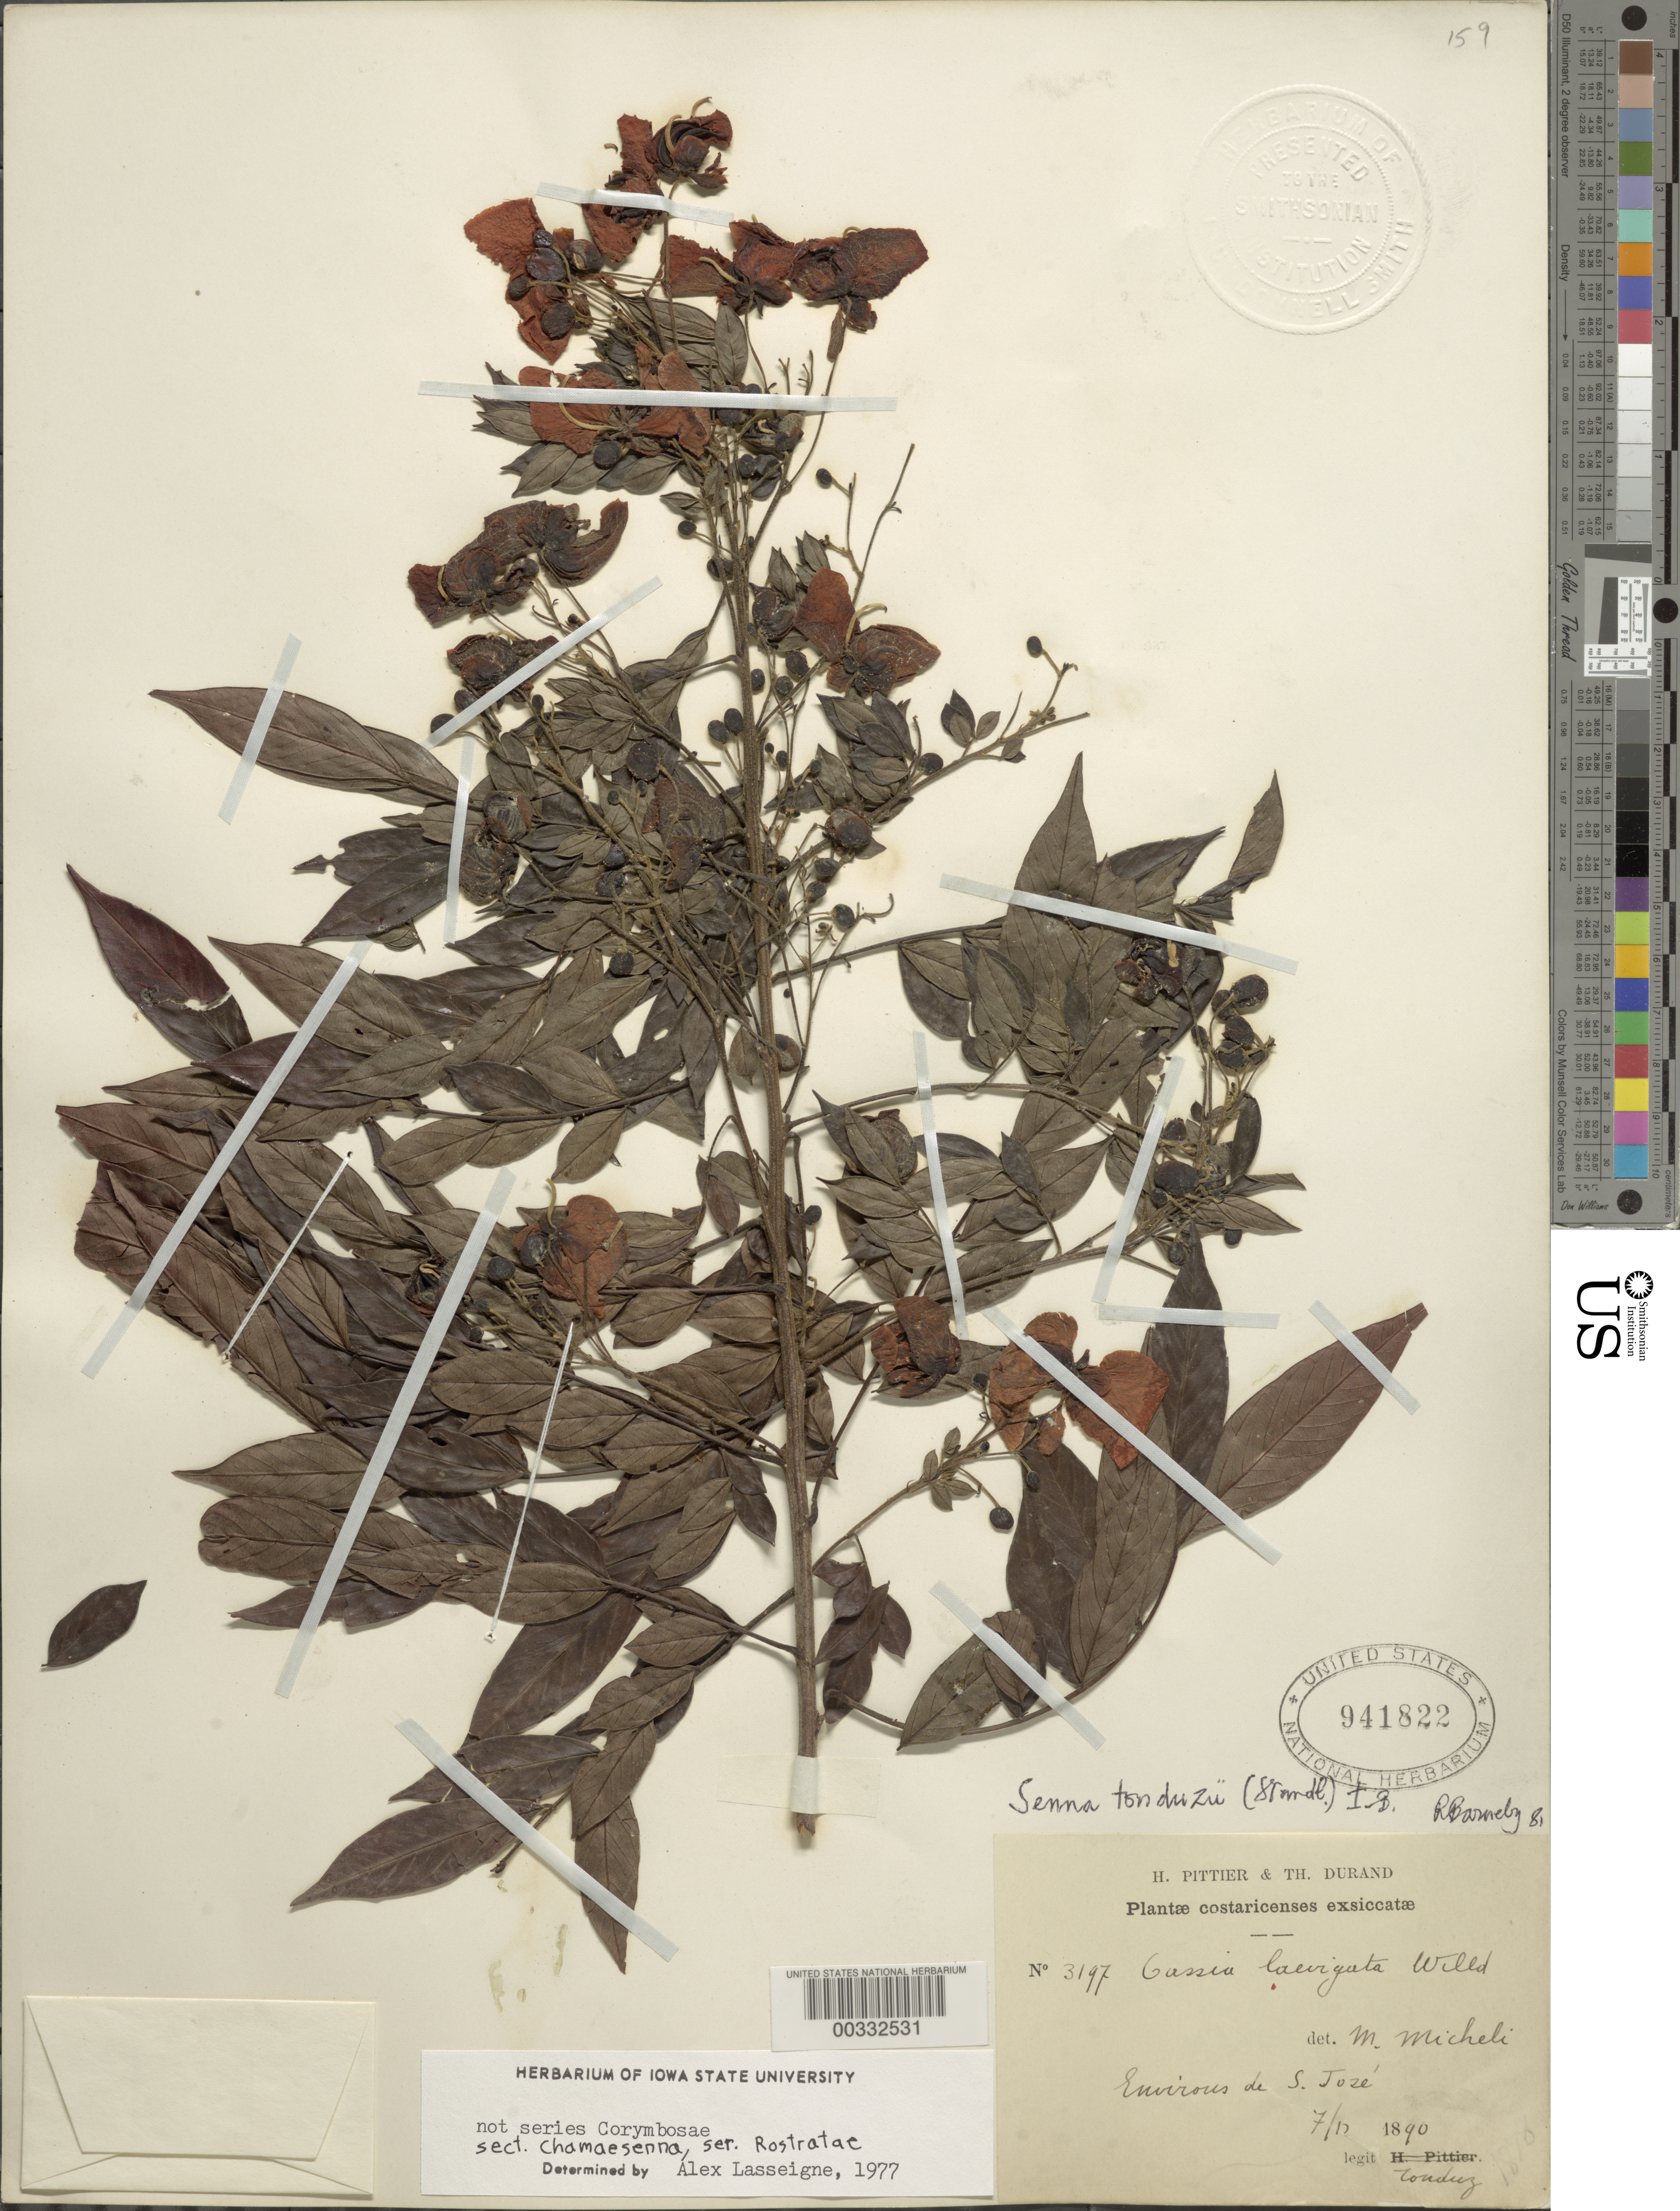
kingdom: Plantae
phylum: Tracheophyta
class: Magnoliopsida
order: Fabales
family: Fabaceae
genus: Senna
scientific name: Senna tonduzii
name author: (Standl.) H.S. Irwin & Barneby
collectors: A. Tonduz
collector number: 3197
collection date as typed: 07 Dec 1890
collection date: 1890-12-07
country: Costa Rica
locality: Vicinity of San Jose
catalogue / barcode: US 941822